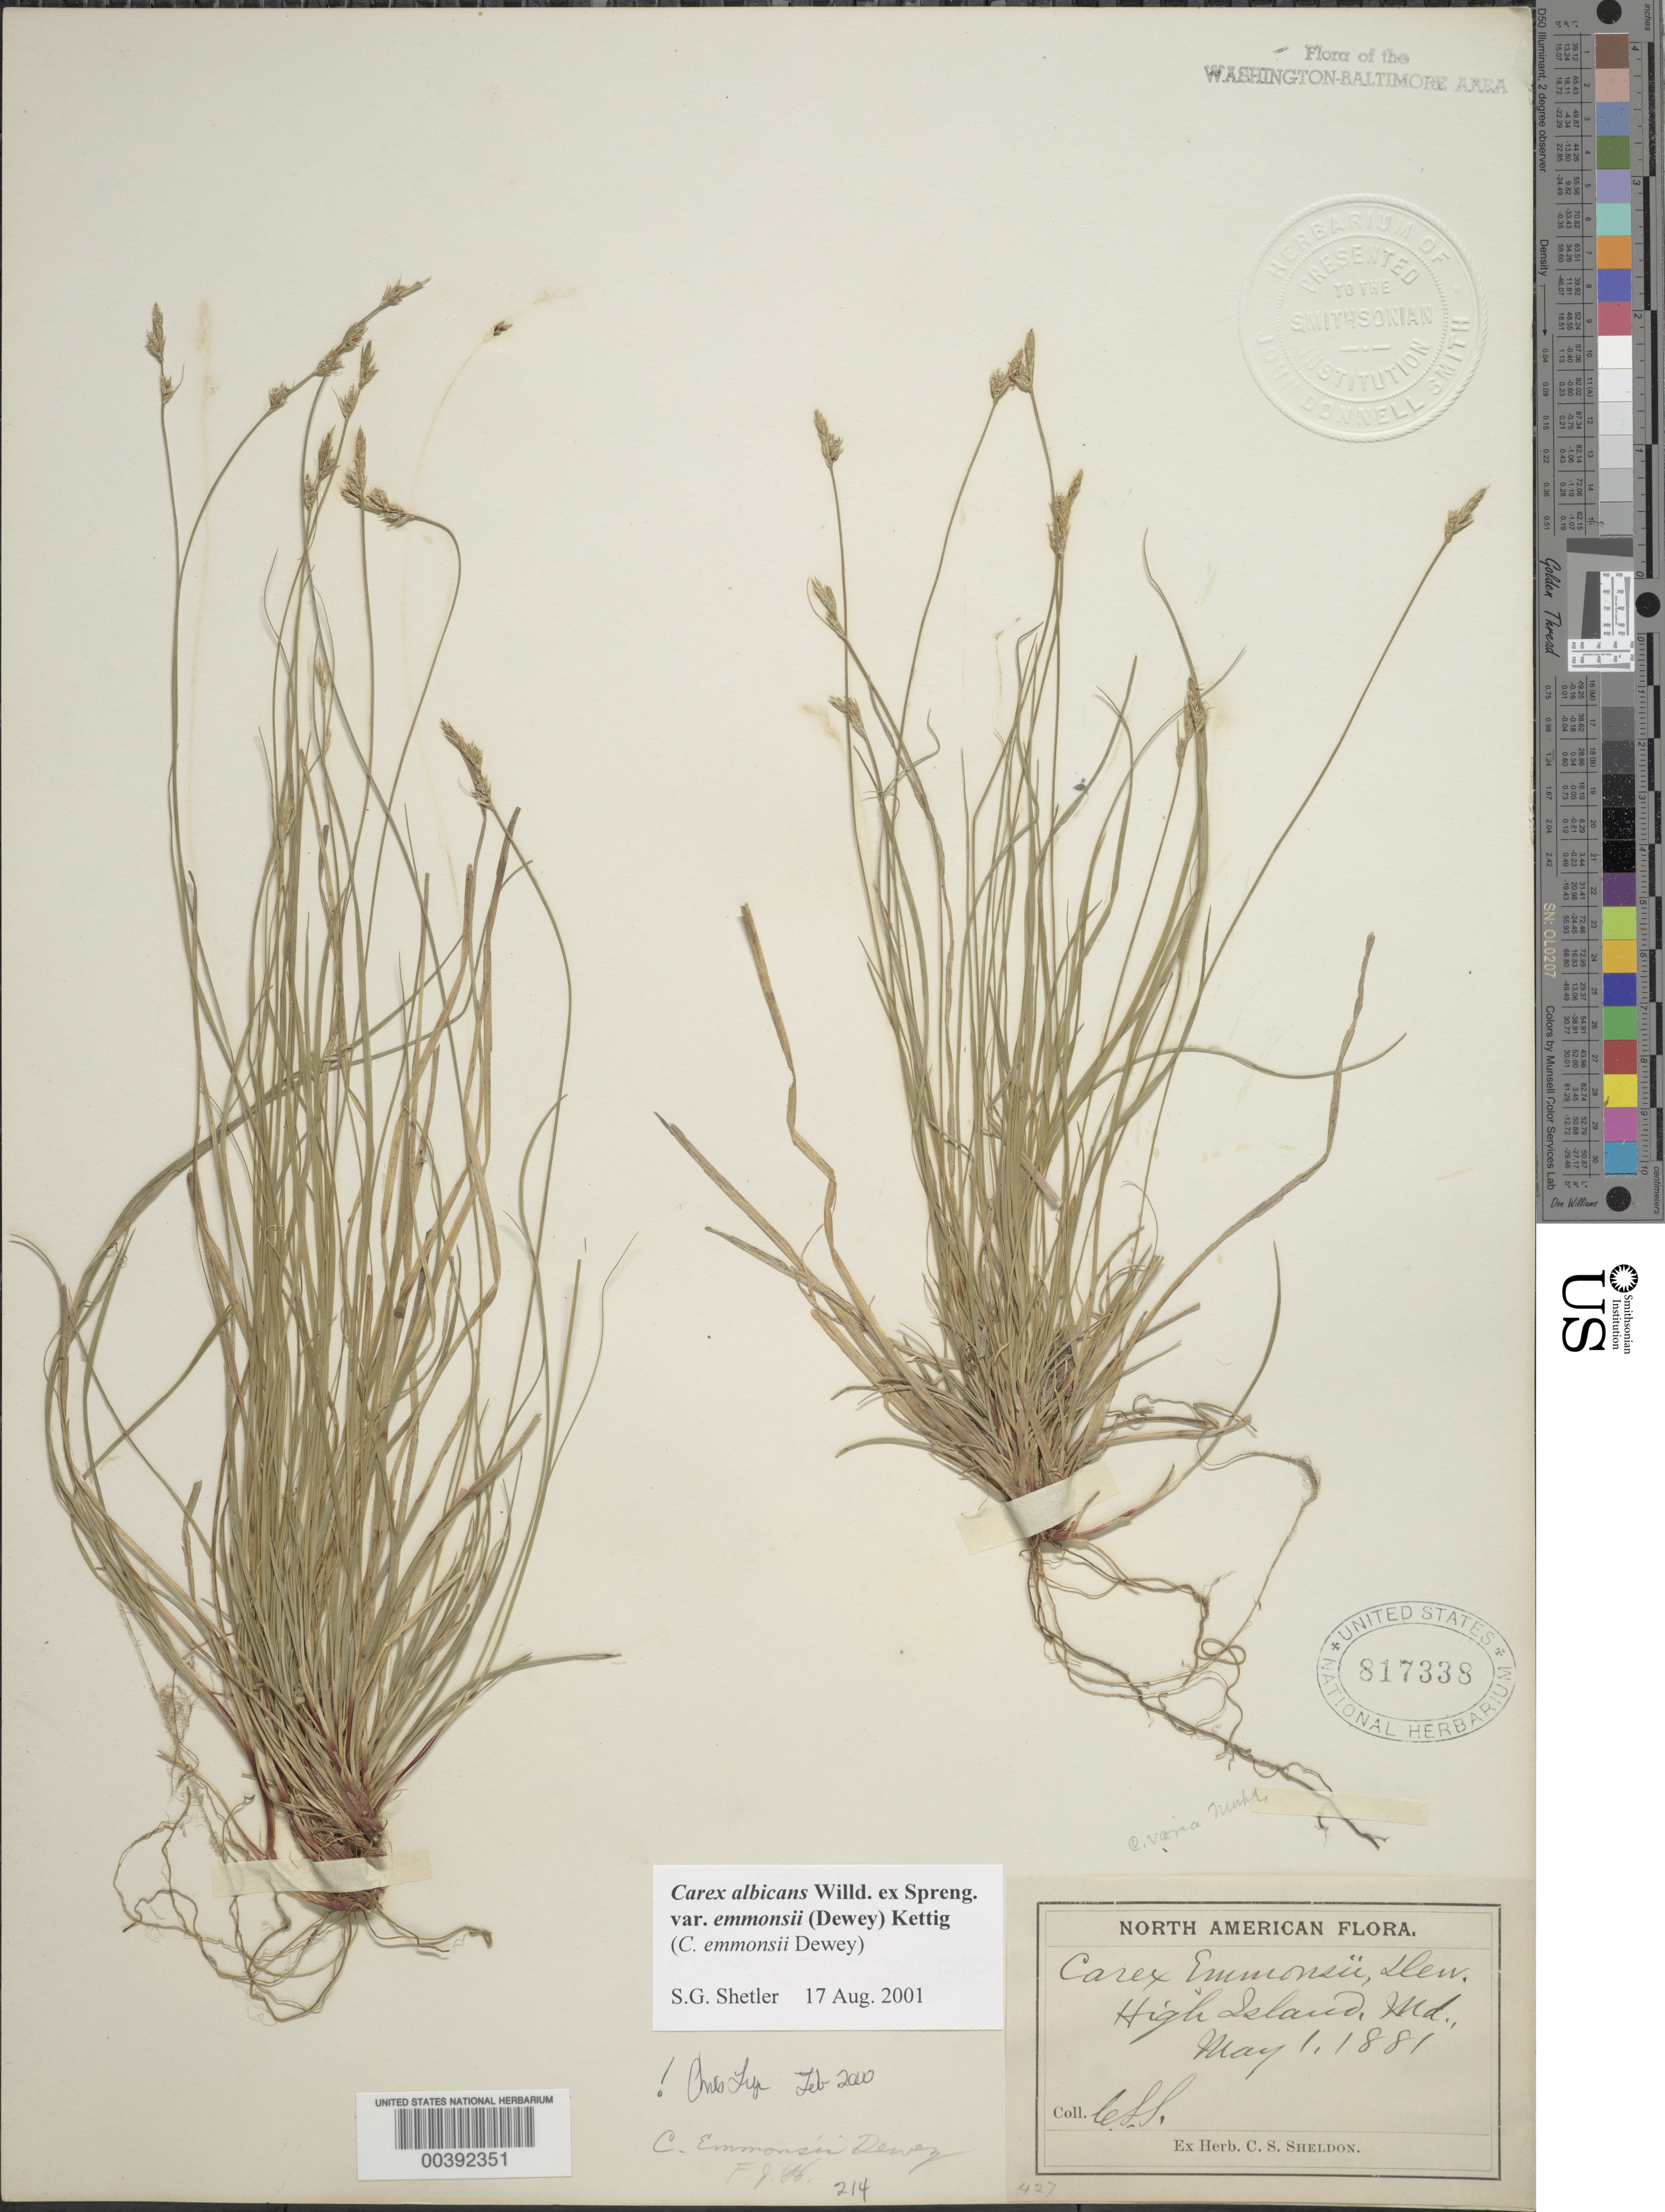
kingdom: Plantae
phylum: Tracheophyta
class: Liliopsida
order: Poales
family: Cyperaceae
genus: Carex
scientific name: Carex emmonsii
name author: Dewey ex Torr.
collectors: C. S. Sheldon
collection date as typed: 01 May 1881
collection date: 1881-05-01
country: United States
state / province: Maryland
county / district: Montgomery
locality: High Island C. & O. Canal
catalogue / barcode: US 817338